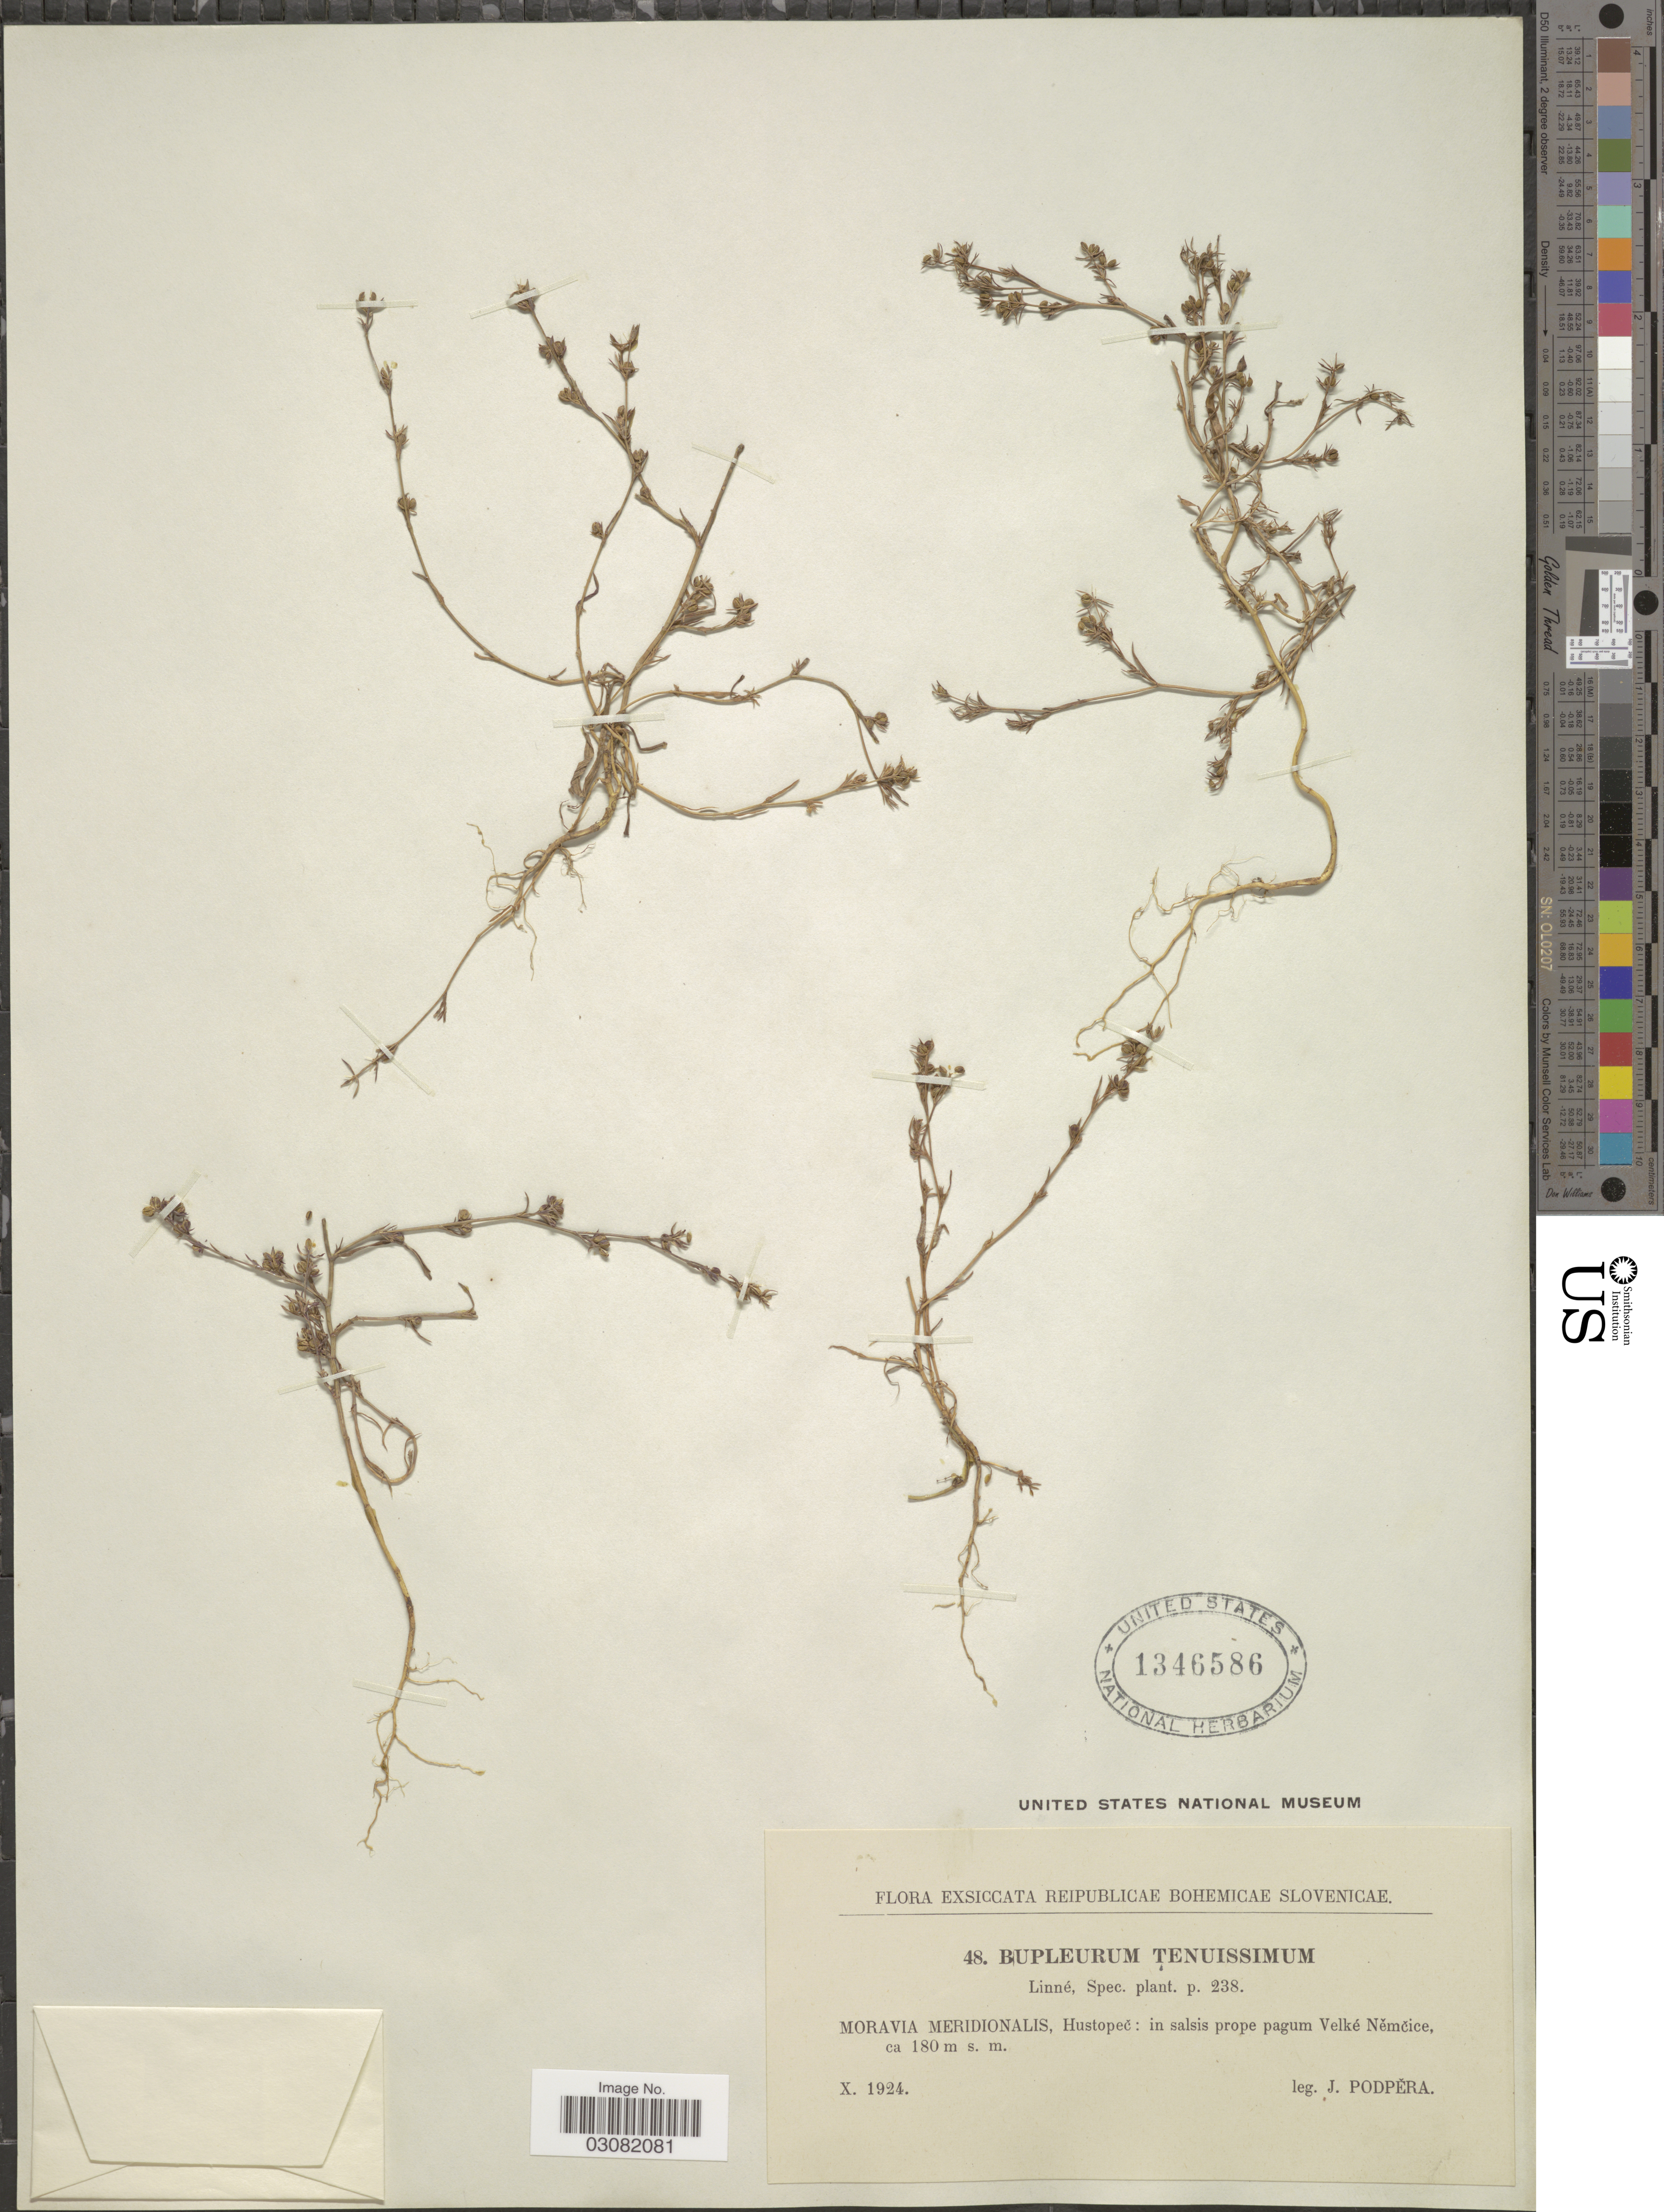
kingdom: Plantae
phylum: Tracheophyta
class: Magnoliopsida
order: Apiales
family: Apiaceae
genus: Bupleurum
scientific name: Bupleurum tenuissimum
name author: L.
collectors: J. Podpera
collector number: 48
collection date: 1924-10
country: Czechia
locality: Moravia Meridionalis, Hustopec: in salsis prope pagum Velké Nemcice.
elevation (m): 180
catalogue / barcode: US 1346586